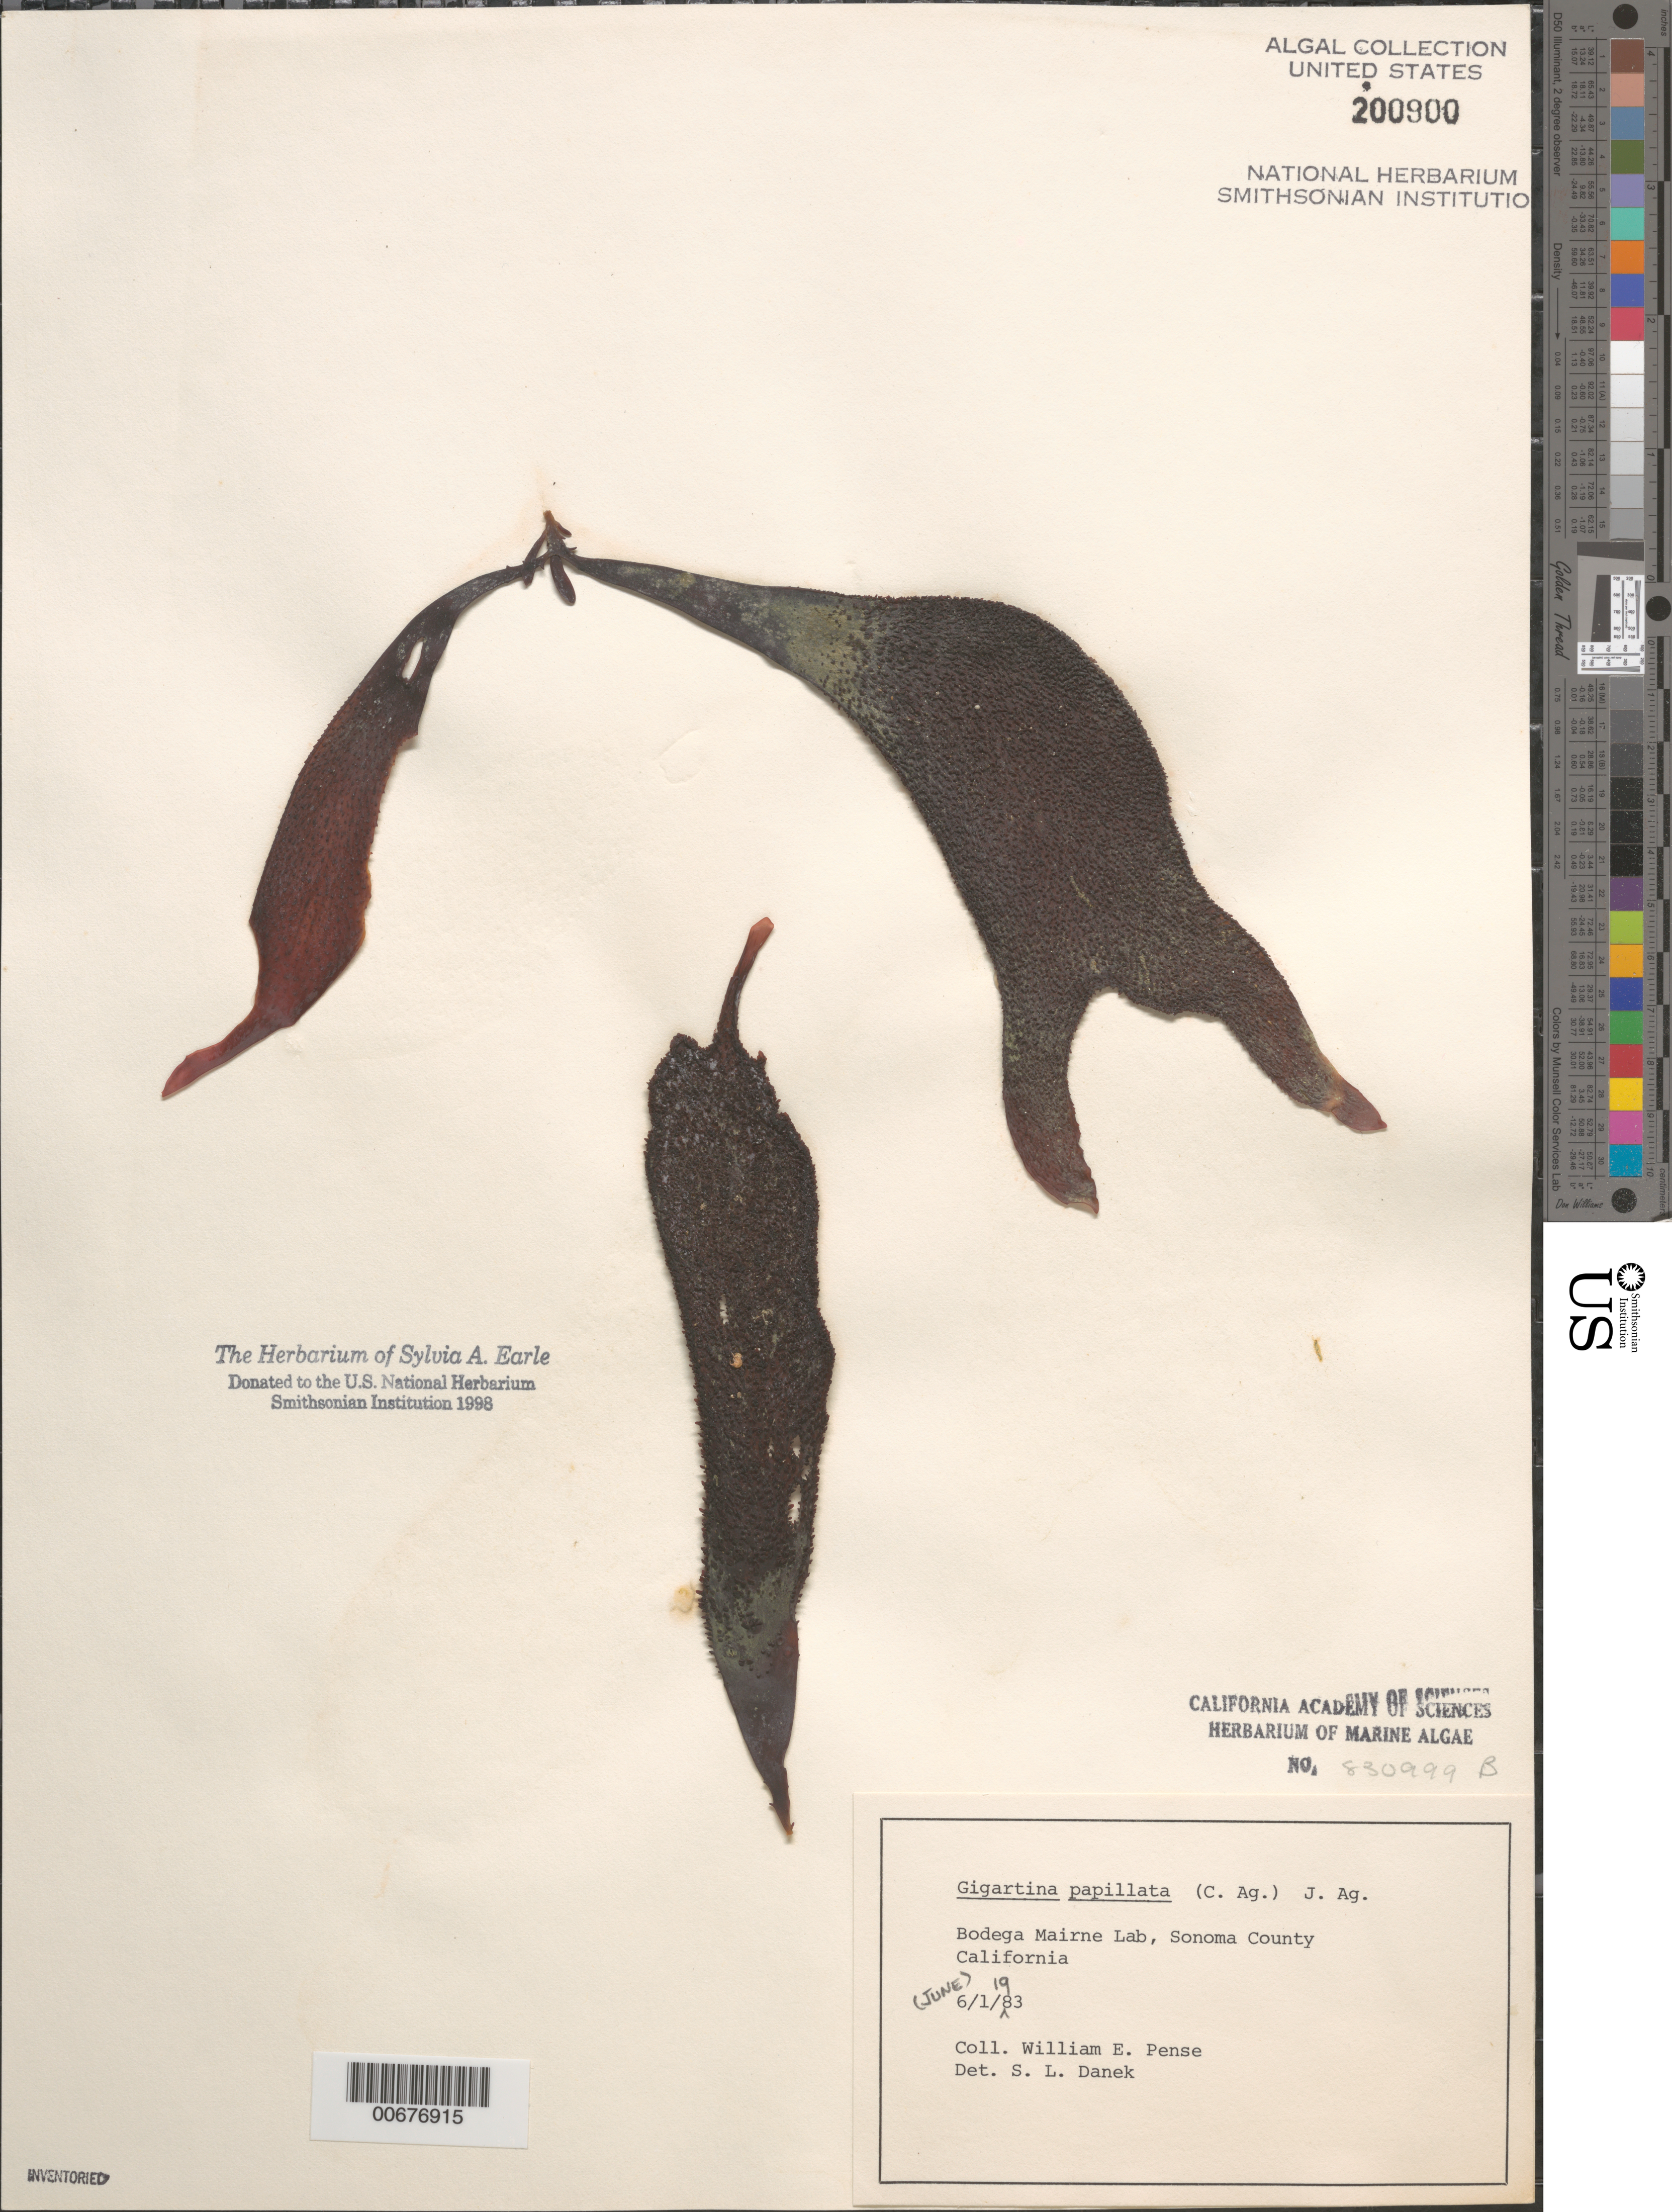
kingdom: Plantae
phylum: Rhodophyta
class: Florideophyceae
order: Gigartinales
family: Phyllophoraceae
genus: Mastocarpus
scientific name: Mastocarpus papillatus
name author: (C. Agardh) Kütz.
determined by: Algae name updating Project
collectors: W. Pense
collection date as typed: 01 Jun 1983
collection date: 1983-06-01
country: United States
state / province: California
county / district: Sonoma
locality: Bodega Marine Laboratory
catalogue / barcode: US 200900